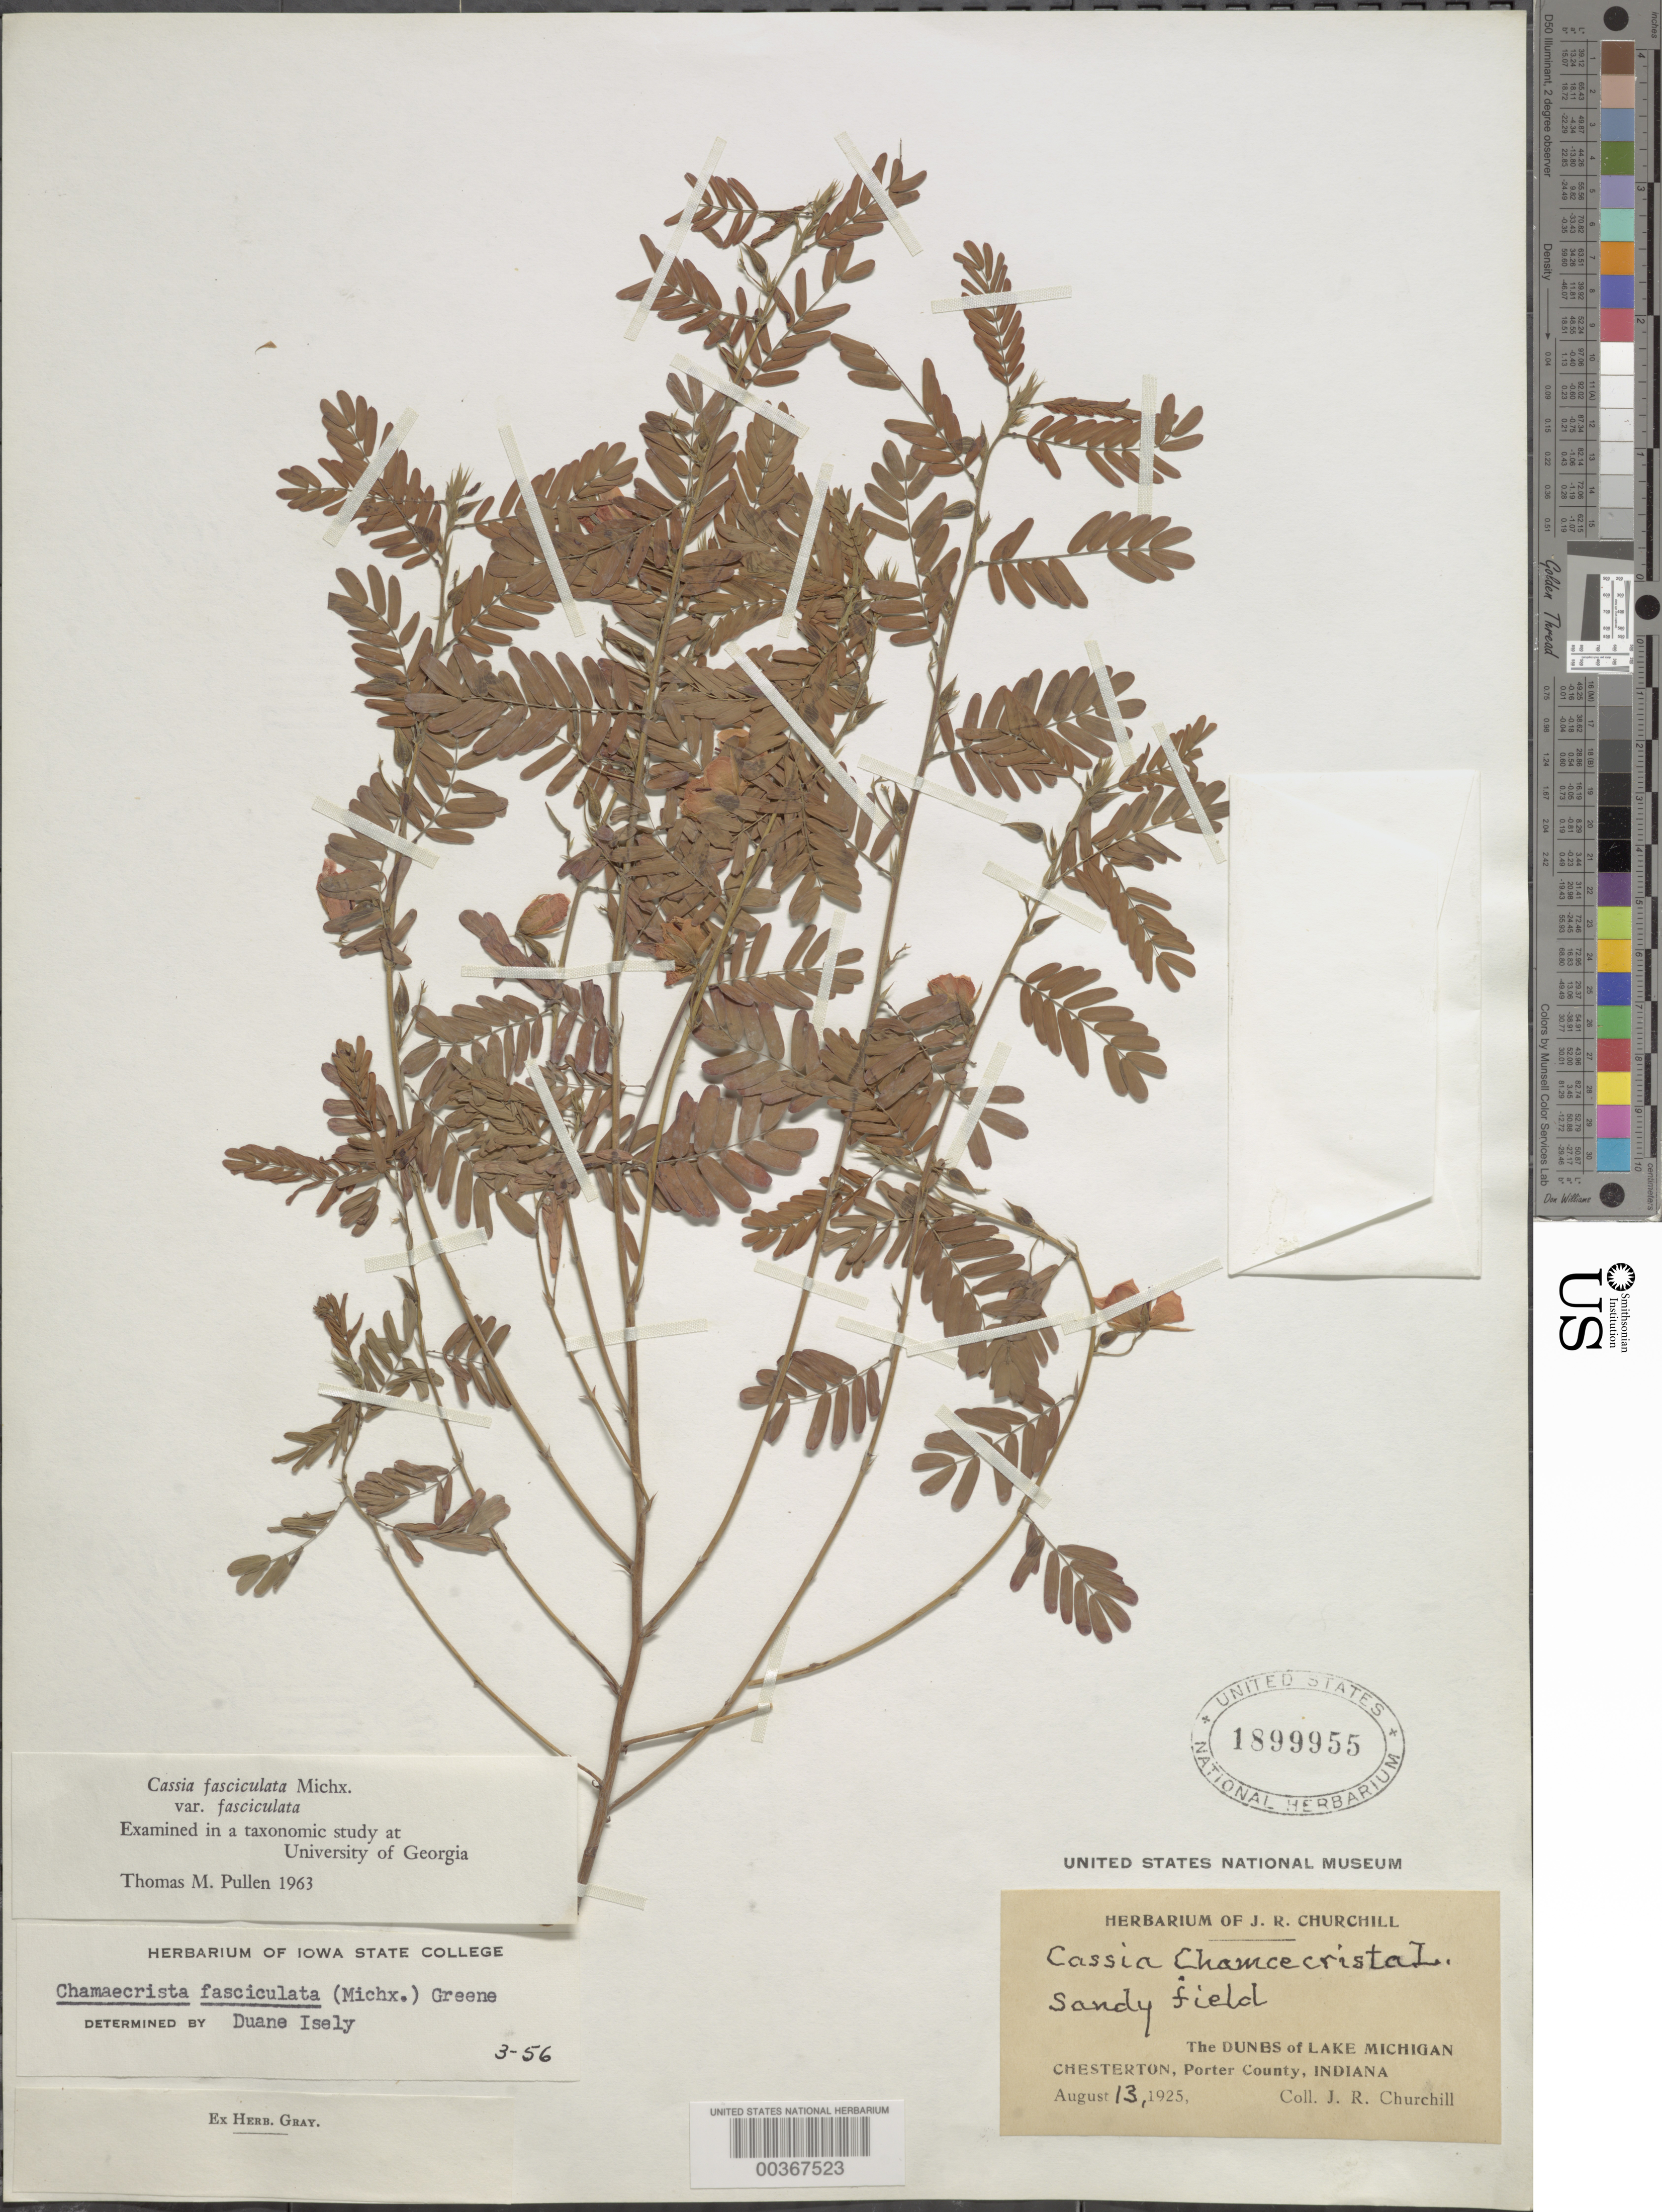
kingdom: Plantae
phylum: Tracheophyta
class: Magnoliopsida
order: Fabales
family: Fabaceae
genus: Chamaecrista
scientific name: Chamaecrista fasciculata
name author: (Michx.) Greene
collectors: J. R. Churchill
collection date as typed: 13 Aug 1925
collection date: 1925-08-13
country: United States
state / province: Indiana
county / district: Porter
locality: Dunes of Lake Michigan, Chesterton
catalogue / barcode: US 1899955